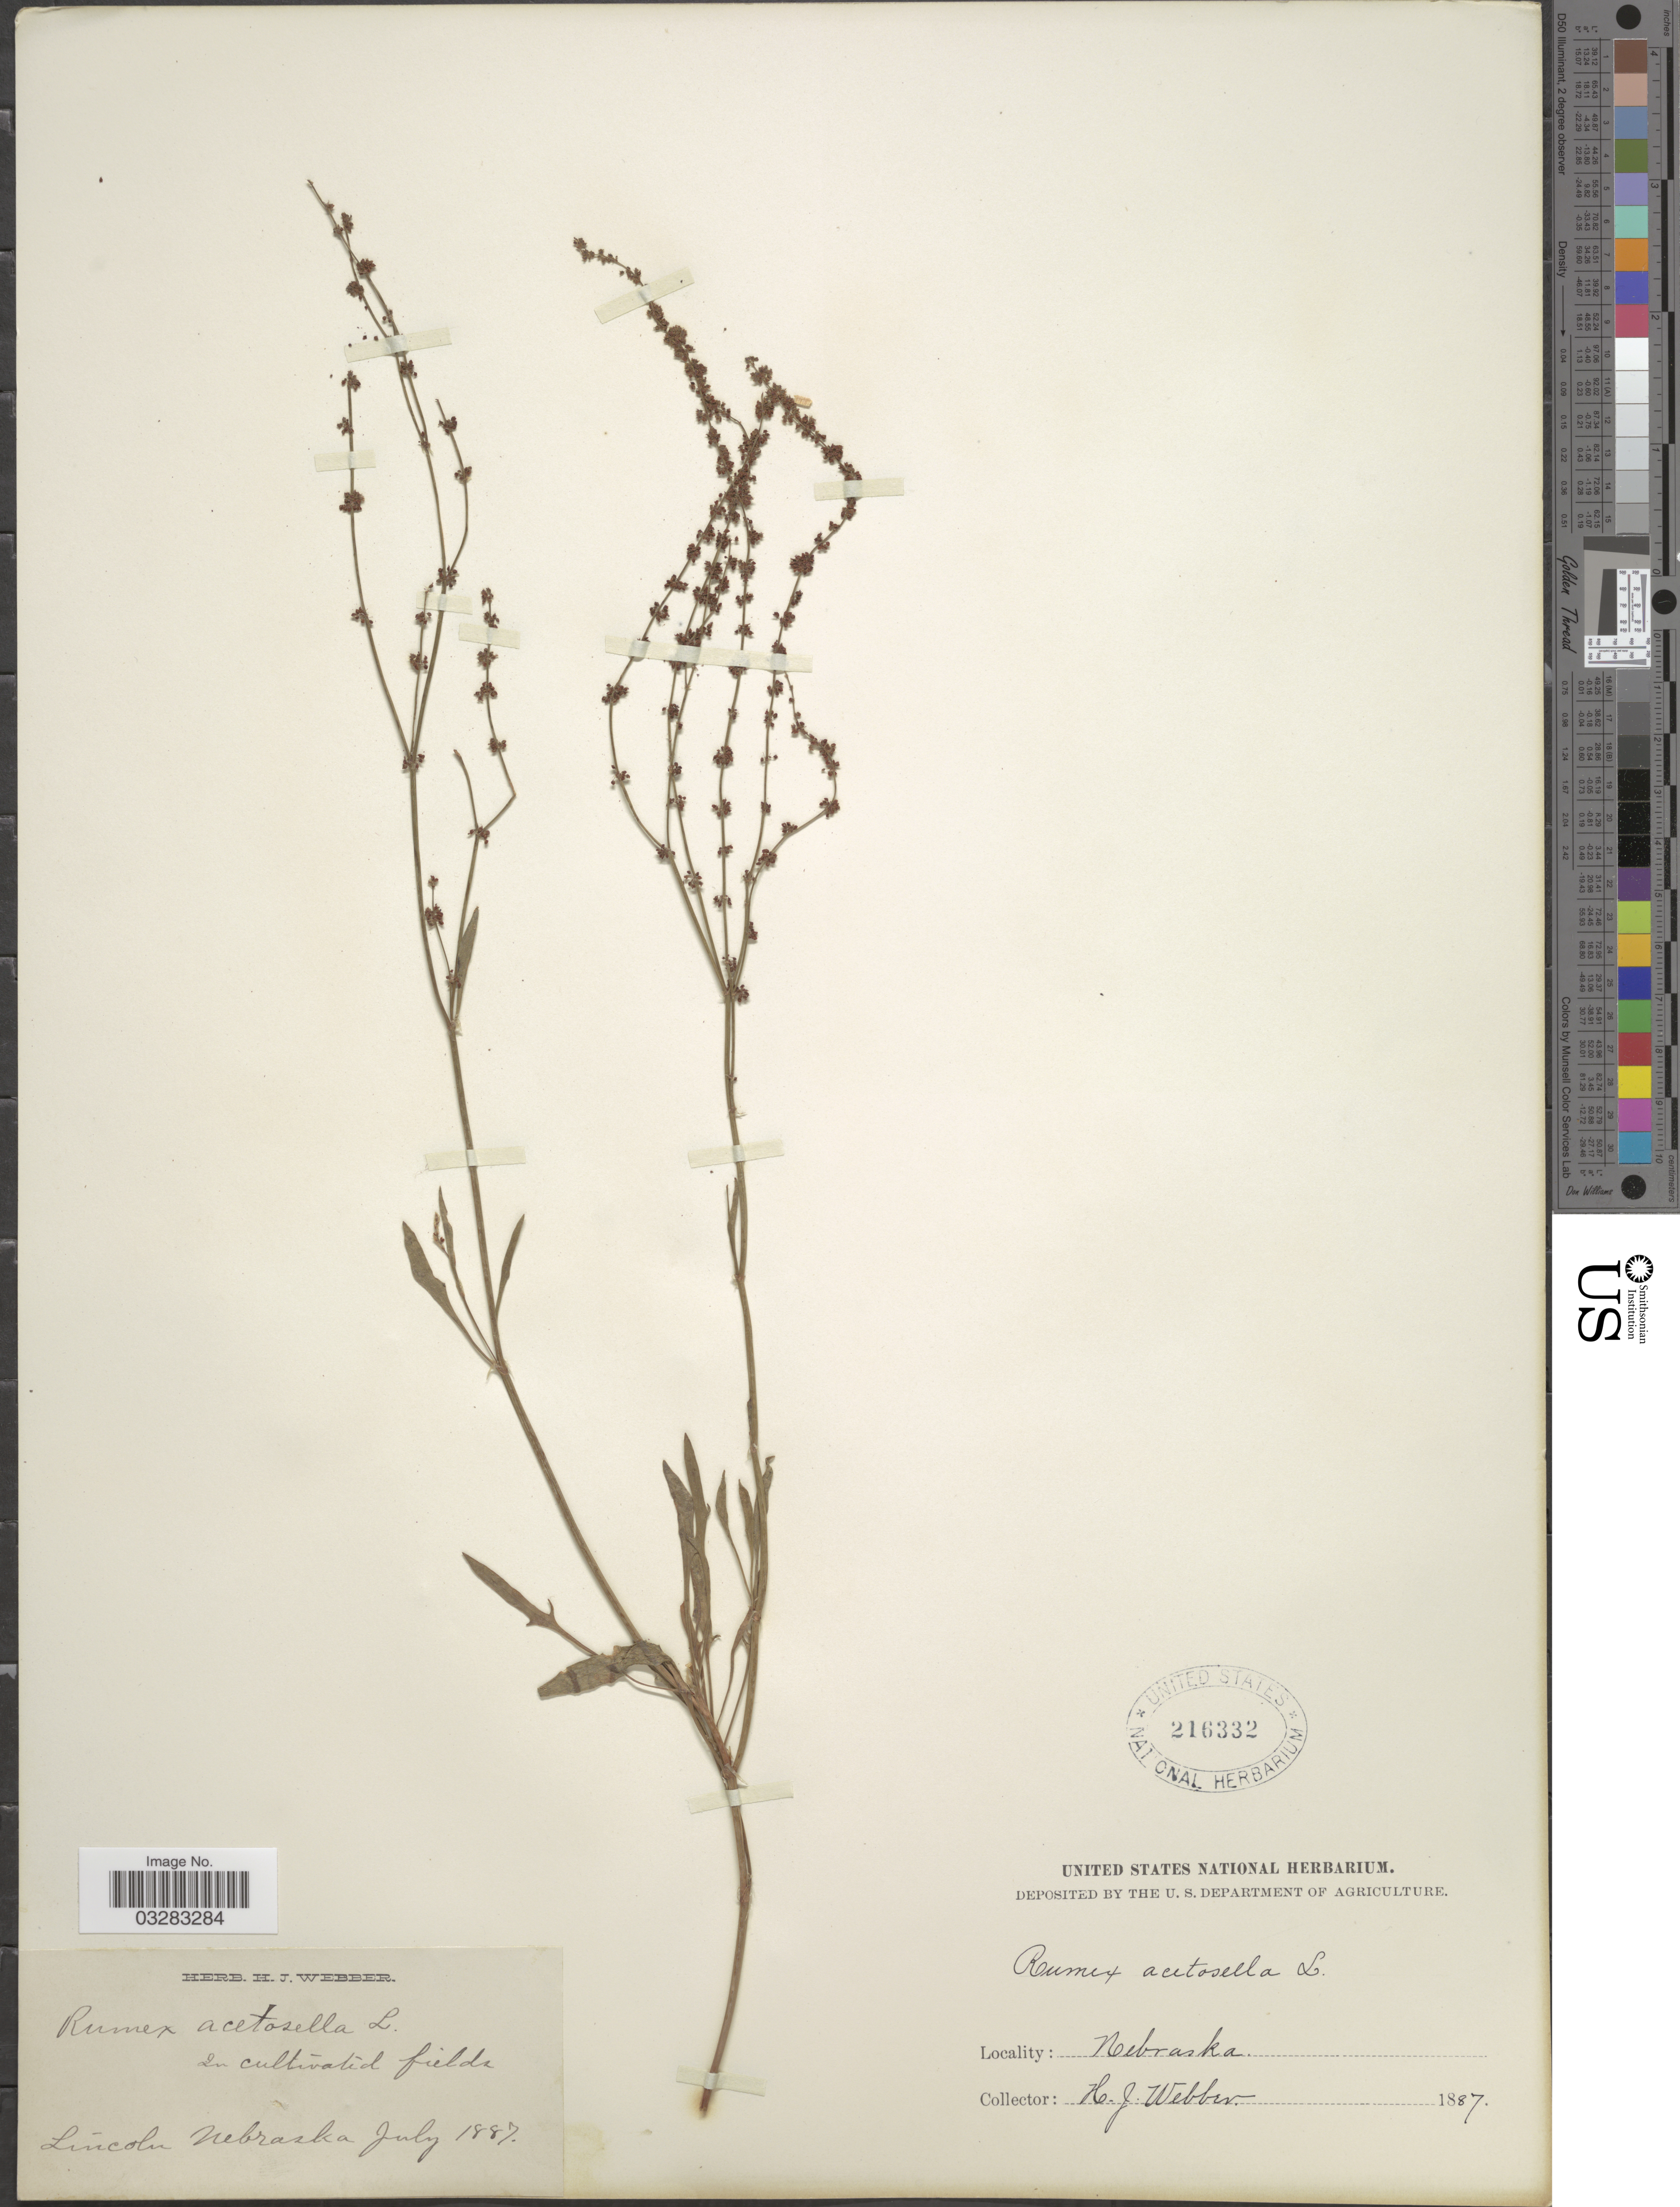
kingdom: Plantae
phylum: Tracheophyta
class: Magnoliopsida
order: Caryophyllales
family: Polygonaceae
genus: Rumex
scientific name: Rumex acetosella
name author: L.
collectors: H. Webber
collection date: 1887-07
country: United States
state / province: Nebraska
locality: In cultivated fields. Lincoln.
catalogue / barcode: US 216332